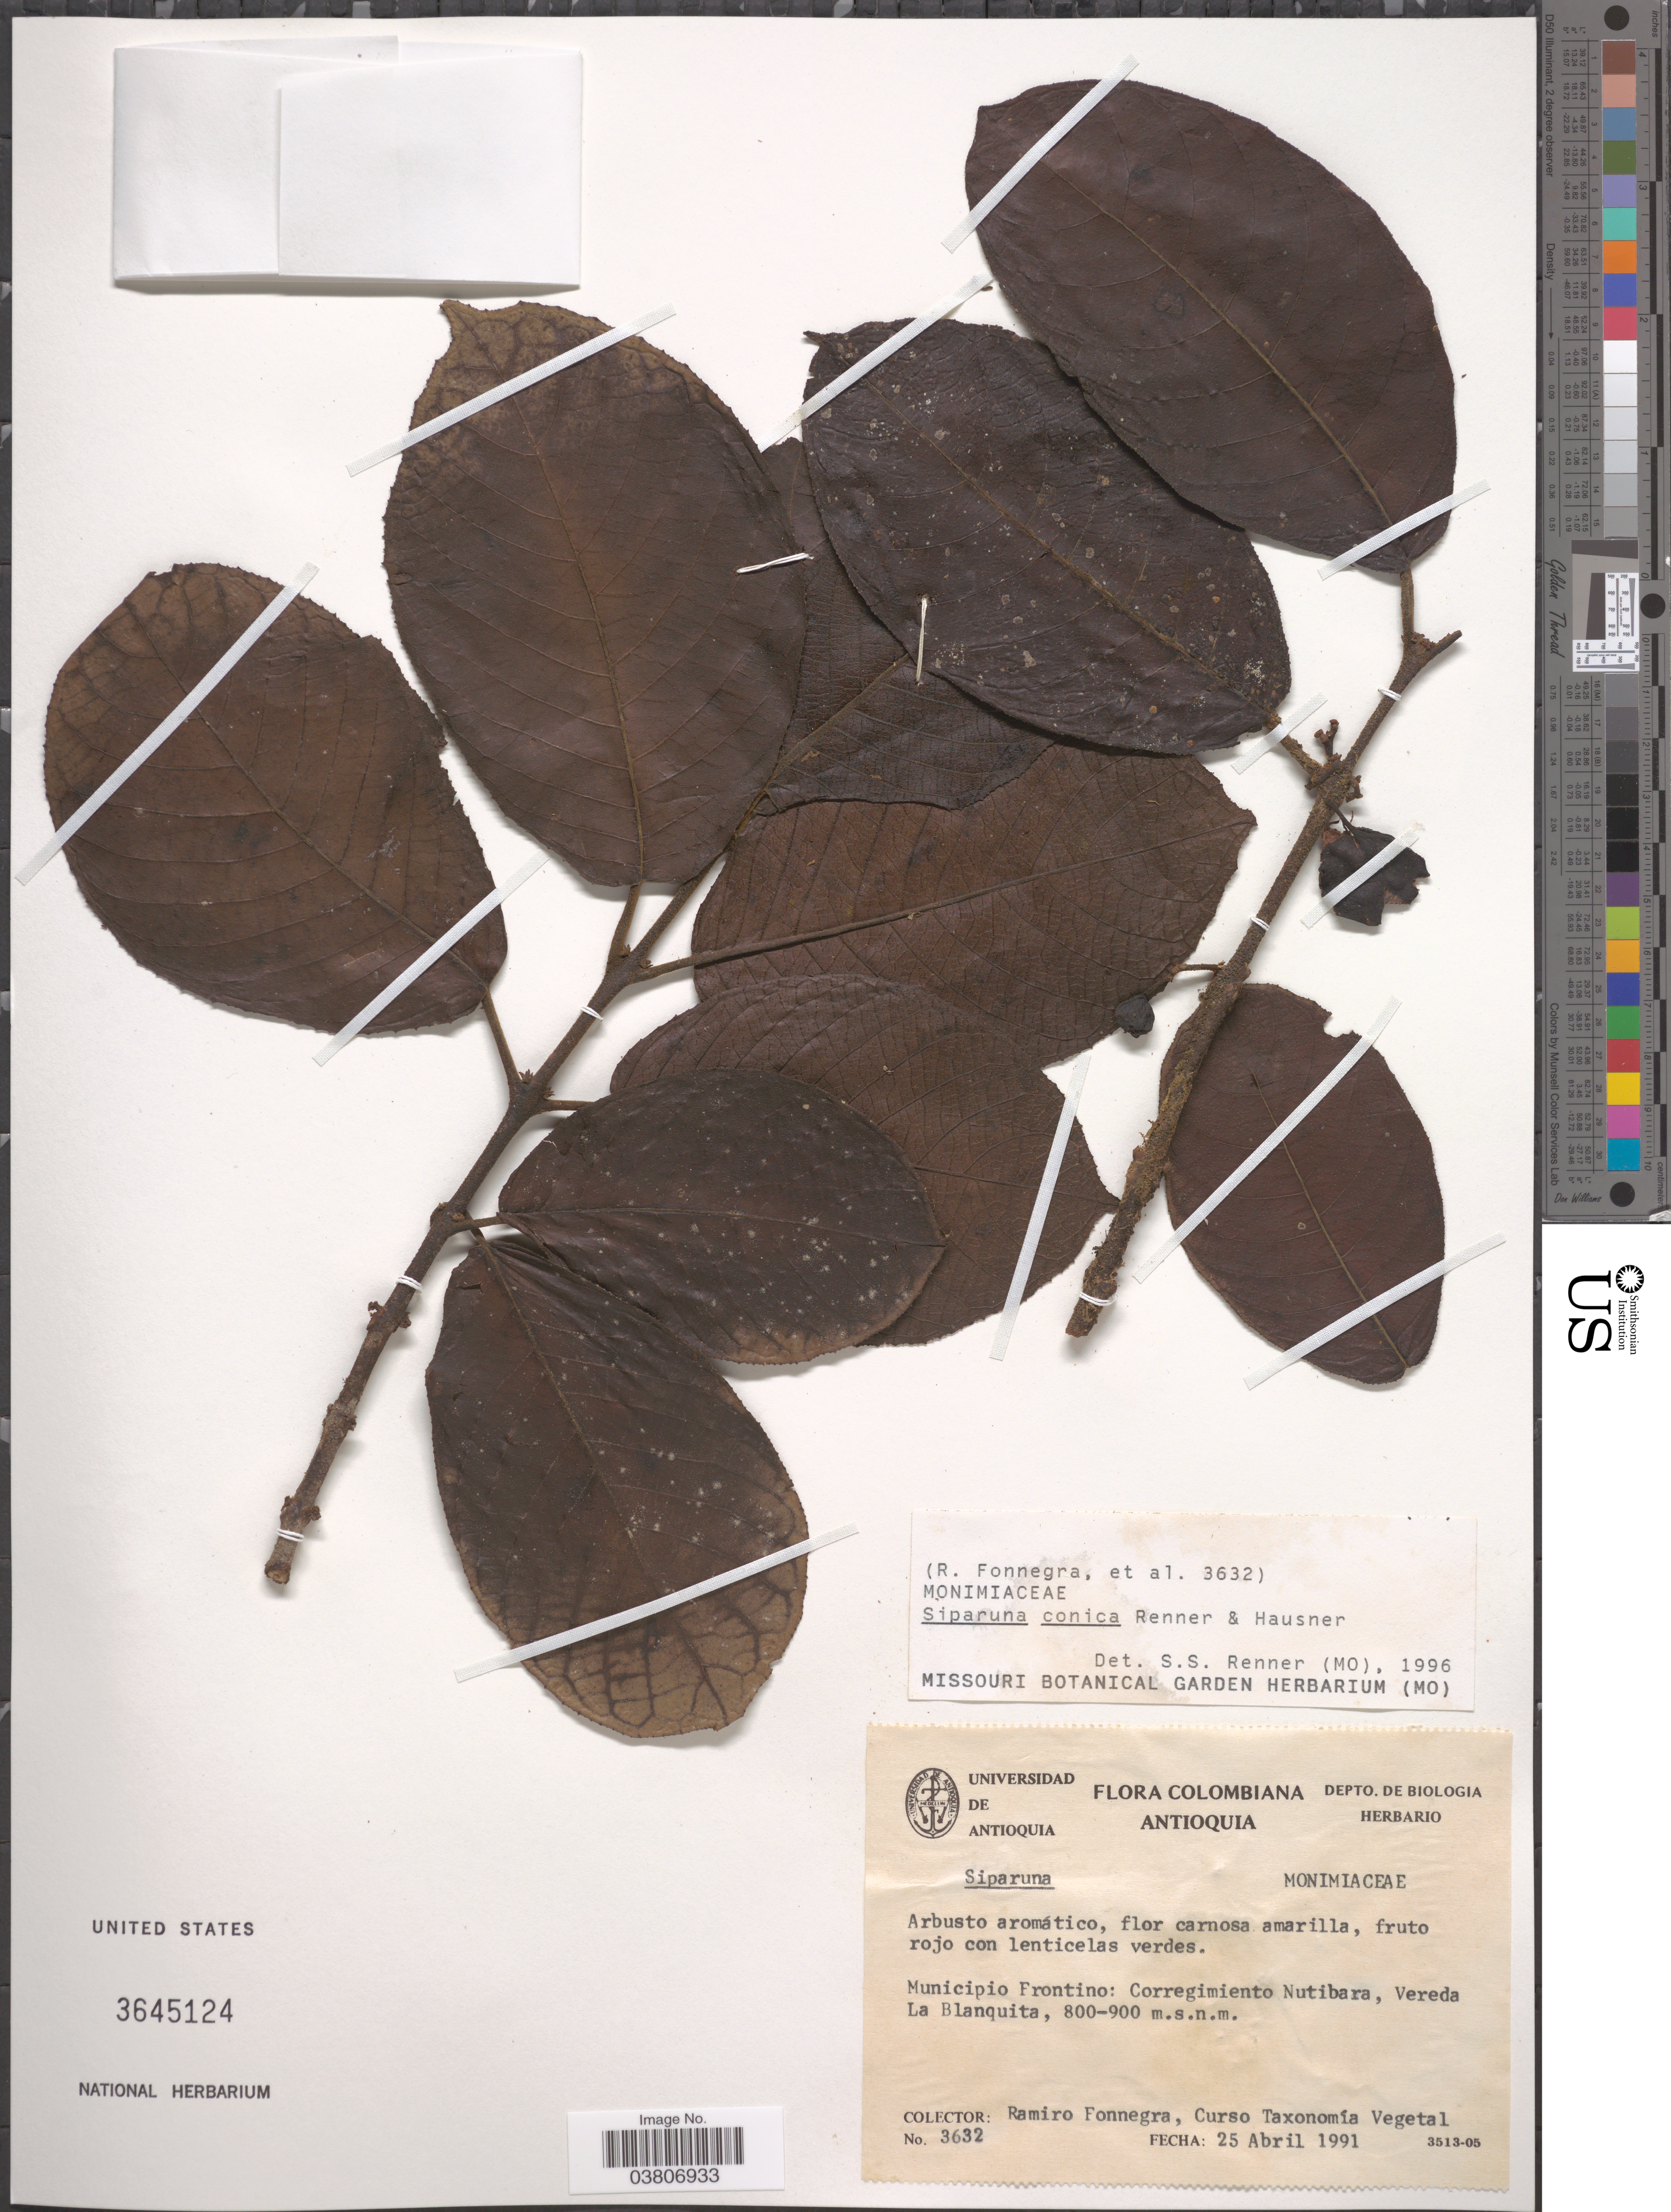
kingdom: Plantae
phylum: Tracheophyta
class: Magnoliopsida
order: Laurales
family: Siparunaceae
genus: Siparuna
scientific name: Siparuna conica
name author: S.S. Renner & Hausner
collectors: R. Fonnegra & Curso taxonomía vegetal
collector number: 3632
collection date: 1991-04-25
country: Colombia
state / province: Antioquia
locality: Municipio Frontino: Corregimiento Nutibara, Vereda La Blanquita.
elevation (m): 800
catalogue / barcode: US 3645124